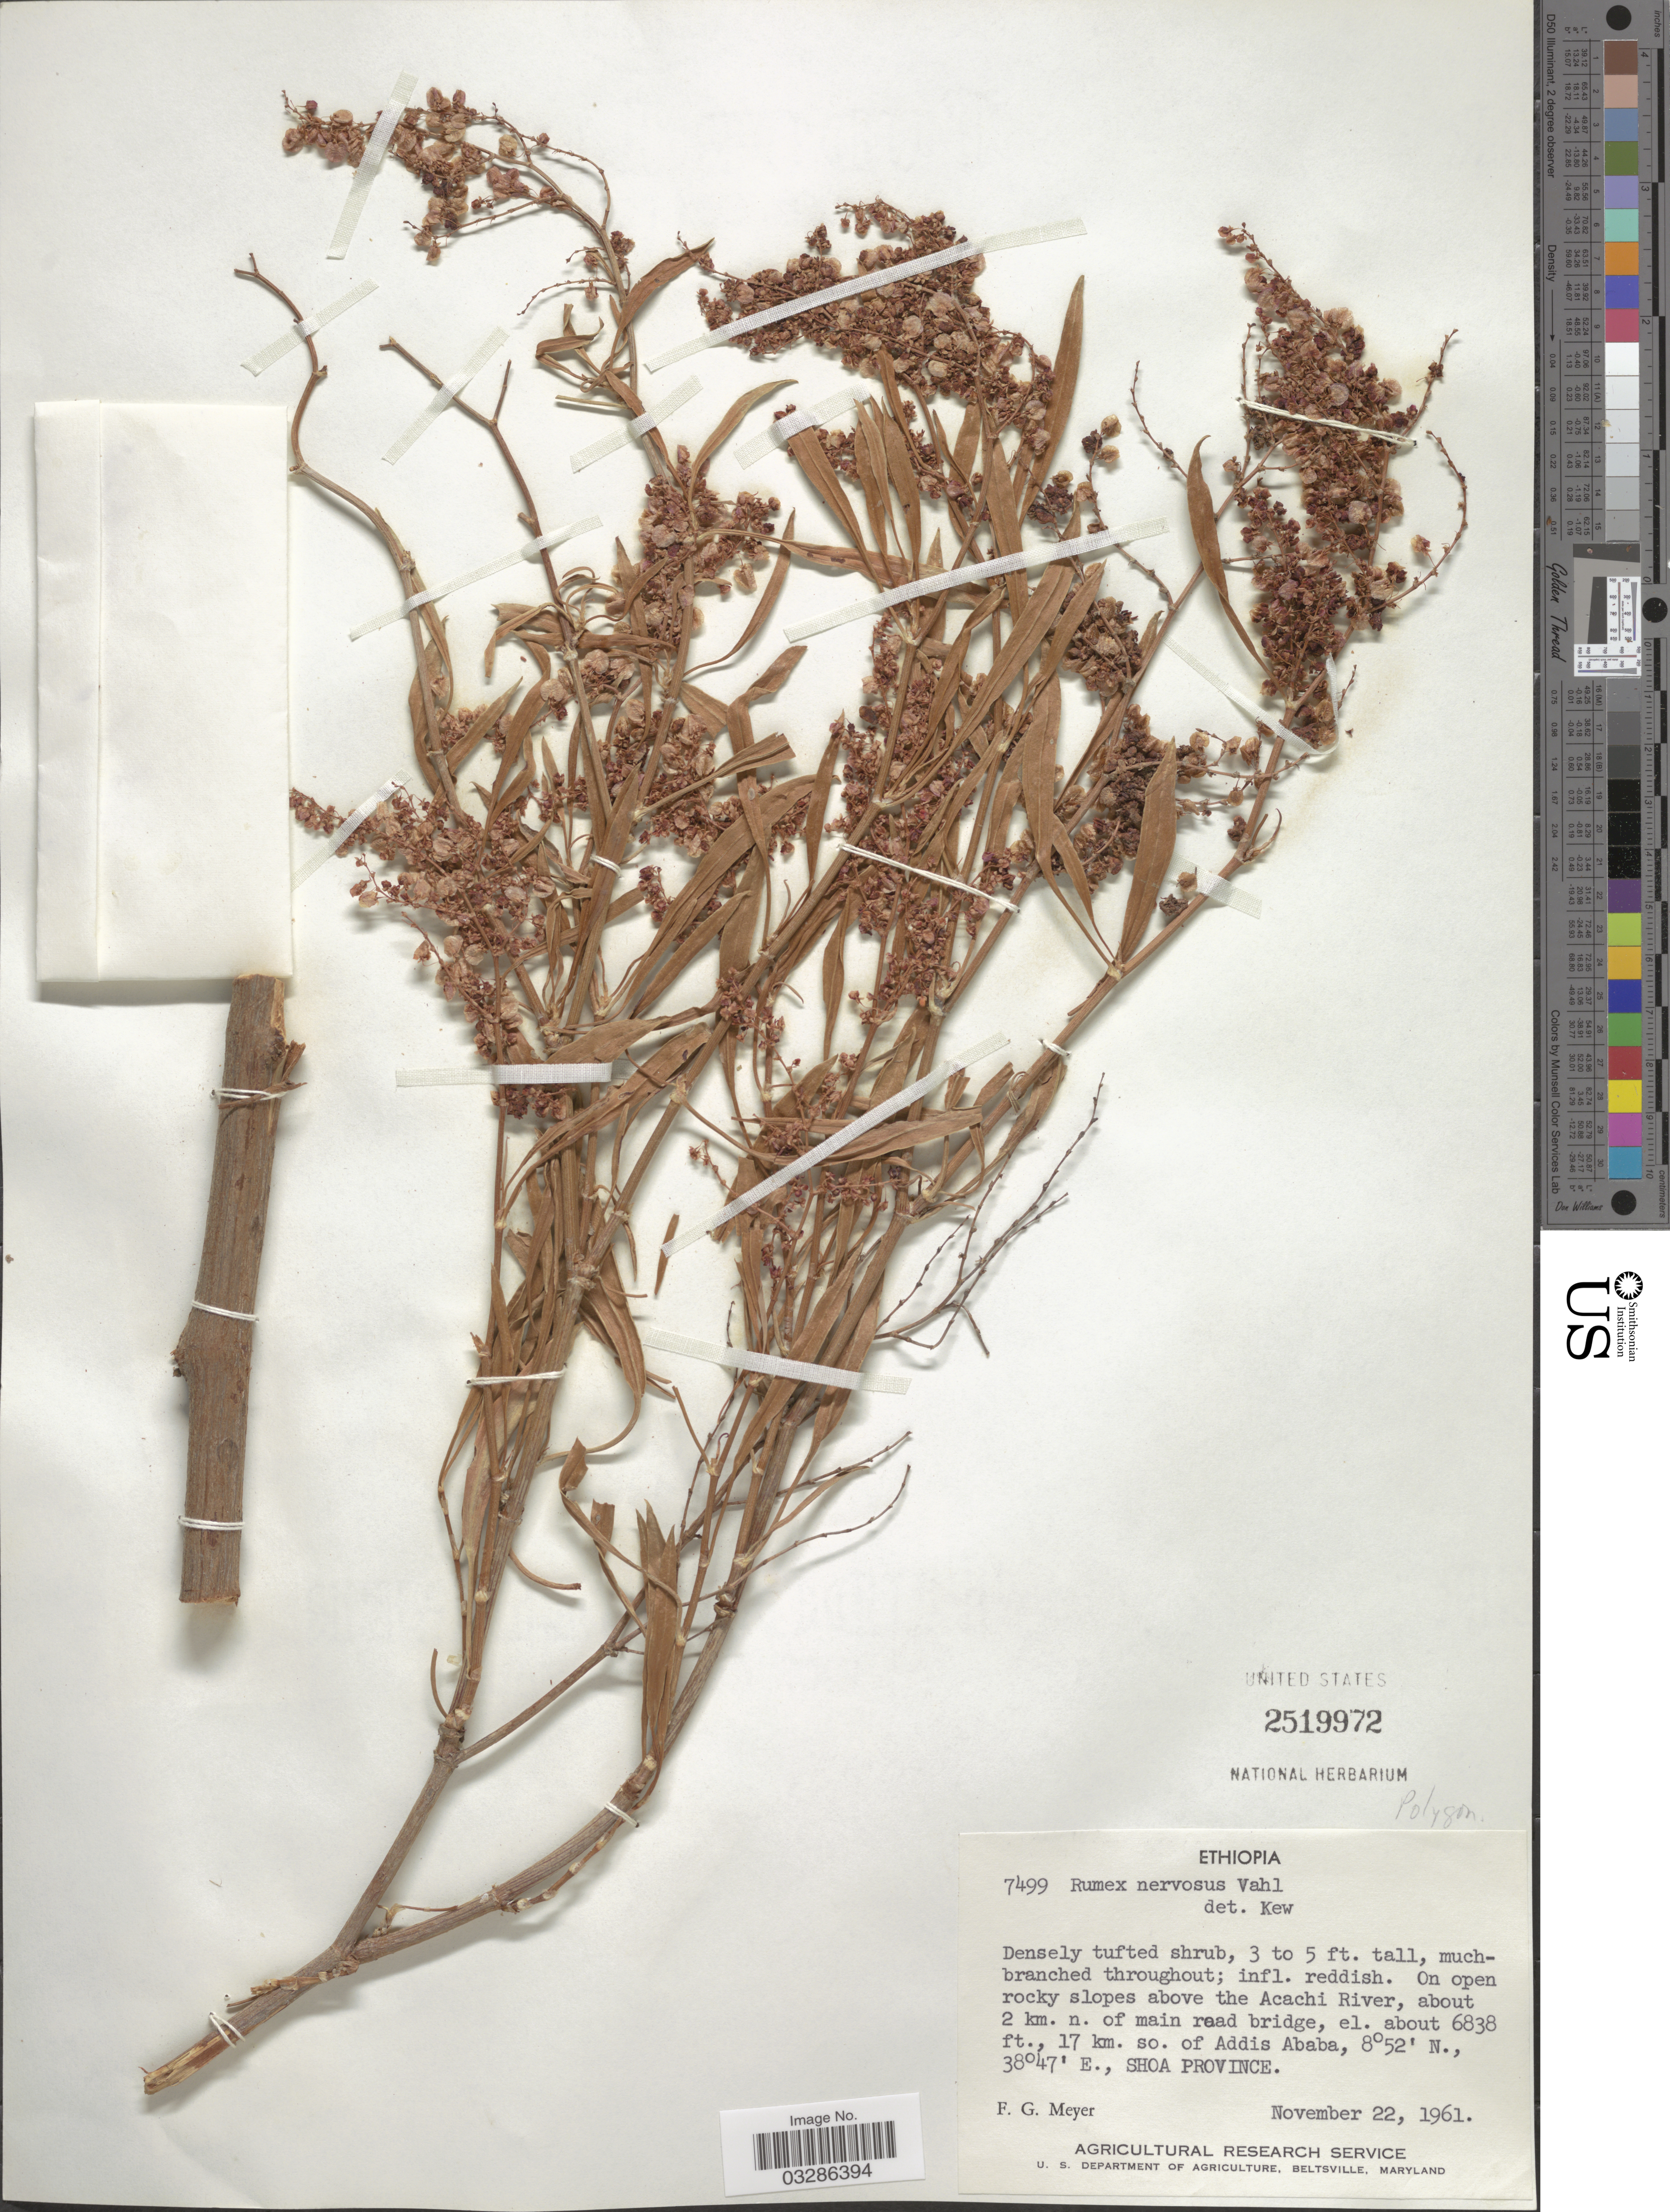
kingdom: Plantae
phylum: Tracheophyta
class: Magnoliopsida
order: Caryophyllales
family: Polygonaceae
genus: Rumex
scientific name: Rumex nervosus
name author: Vahl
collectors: F. G. Meyer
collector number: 7499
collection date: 1961-11-22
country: Ethiopia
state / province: Addis Ababa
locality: On open rocky slopes above the Acachi River, about 2 km. n. of main road bridge, 17 km. so. of Addis Ababa. Shoa Province.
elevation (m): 2084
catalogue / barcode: US 2519972